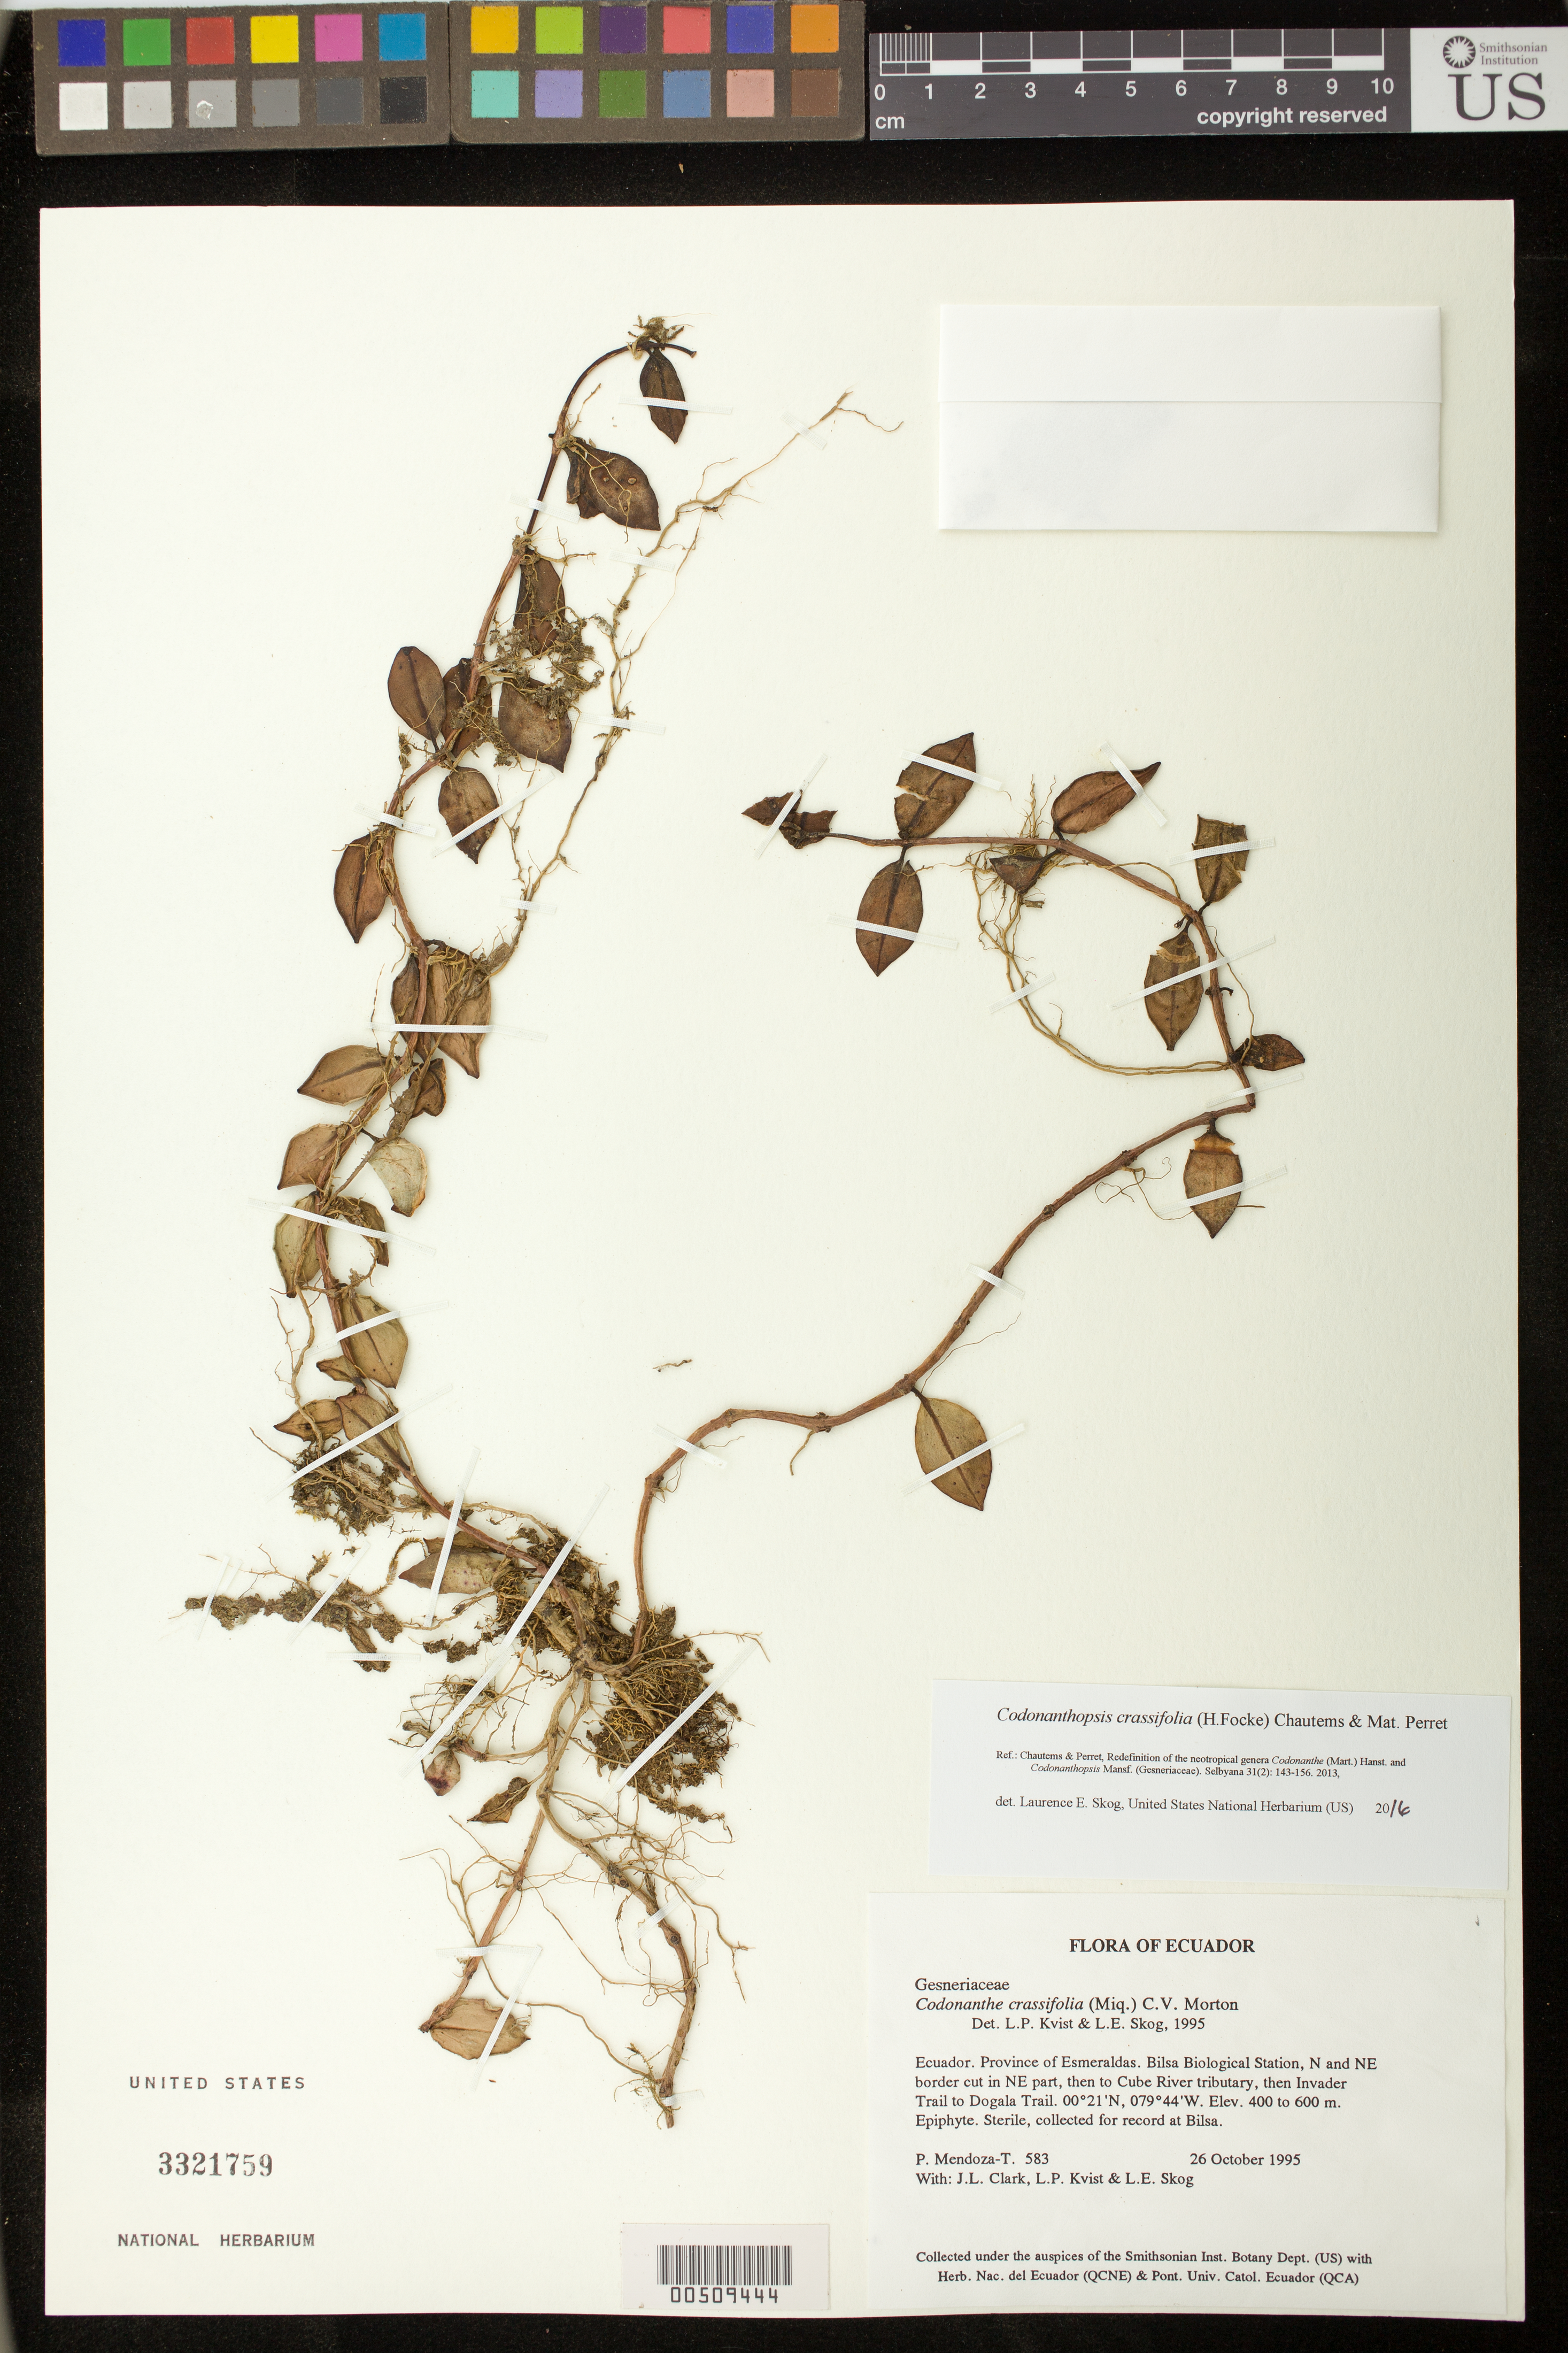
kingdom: Plantae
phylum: Tracheophyta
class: Magnoliopsida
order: Lamiales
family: Gesneriaceae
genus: Codonanthopsis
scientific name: Codonanthopsis crassifolia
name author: (H. Focke) Chautems & Mat.Perret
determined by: Skog, Laurence E.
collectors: P. Mendoza-T., J. L. Clark, L. P. Kvist & L. E. Skog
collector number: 583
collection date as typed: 26 Oct 1995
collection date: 1995-10-26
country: Ecuador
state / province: Esmeraldas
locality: Bilsa Biological Station, N and NE border cut in NE part, then to Cube River tributary, then Invader Trail to Dogala Trail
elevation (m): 400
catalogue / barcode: US 3321759